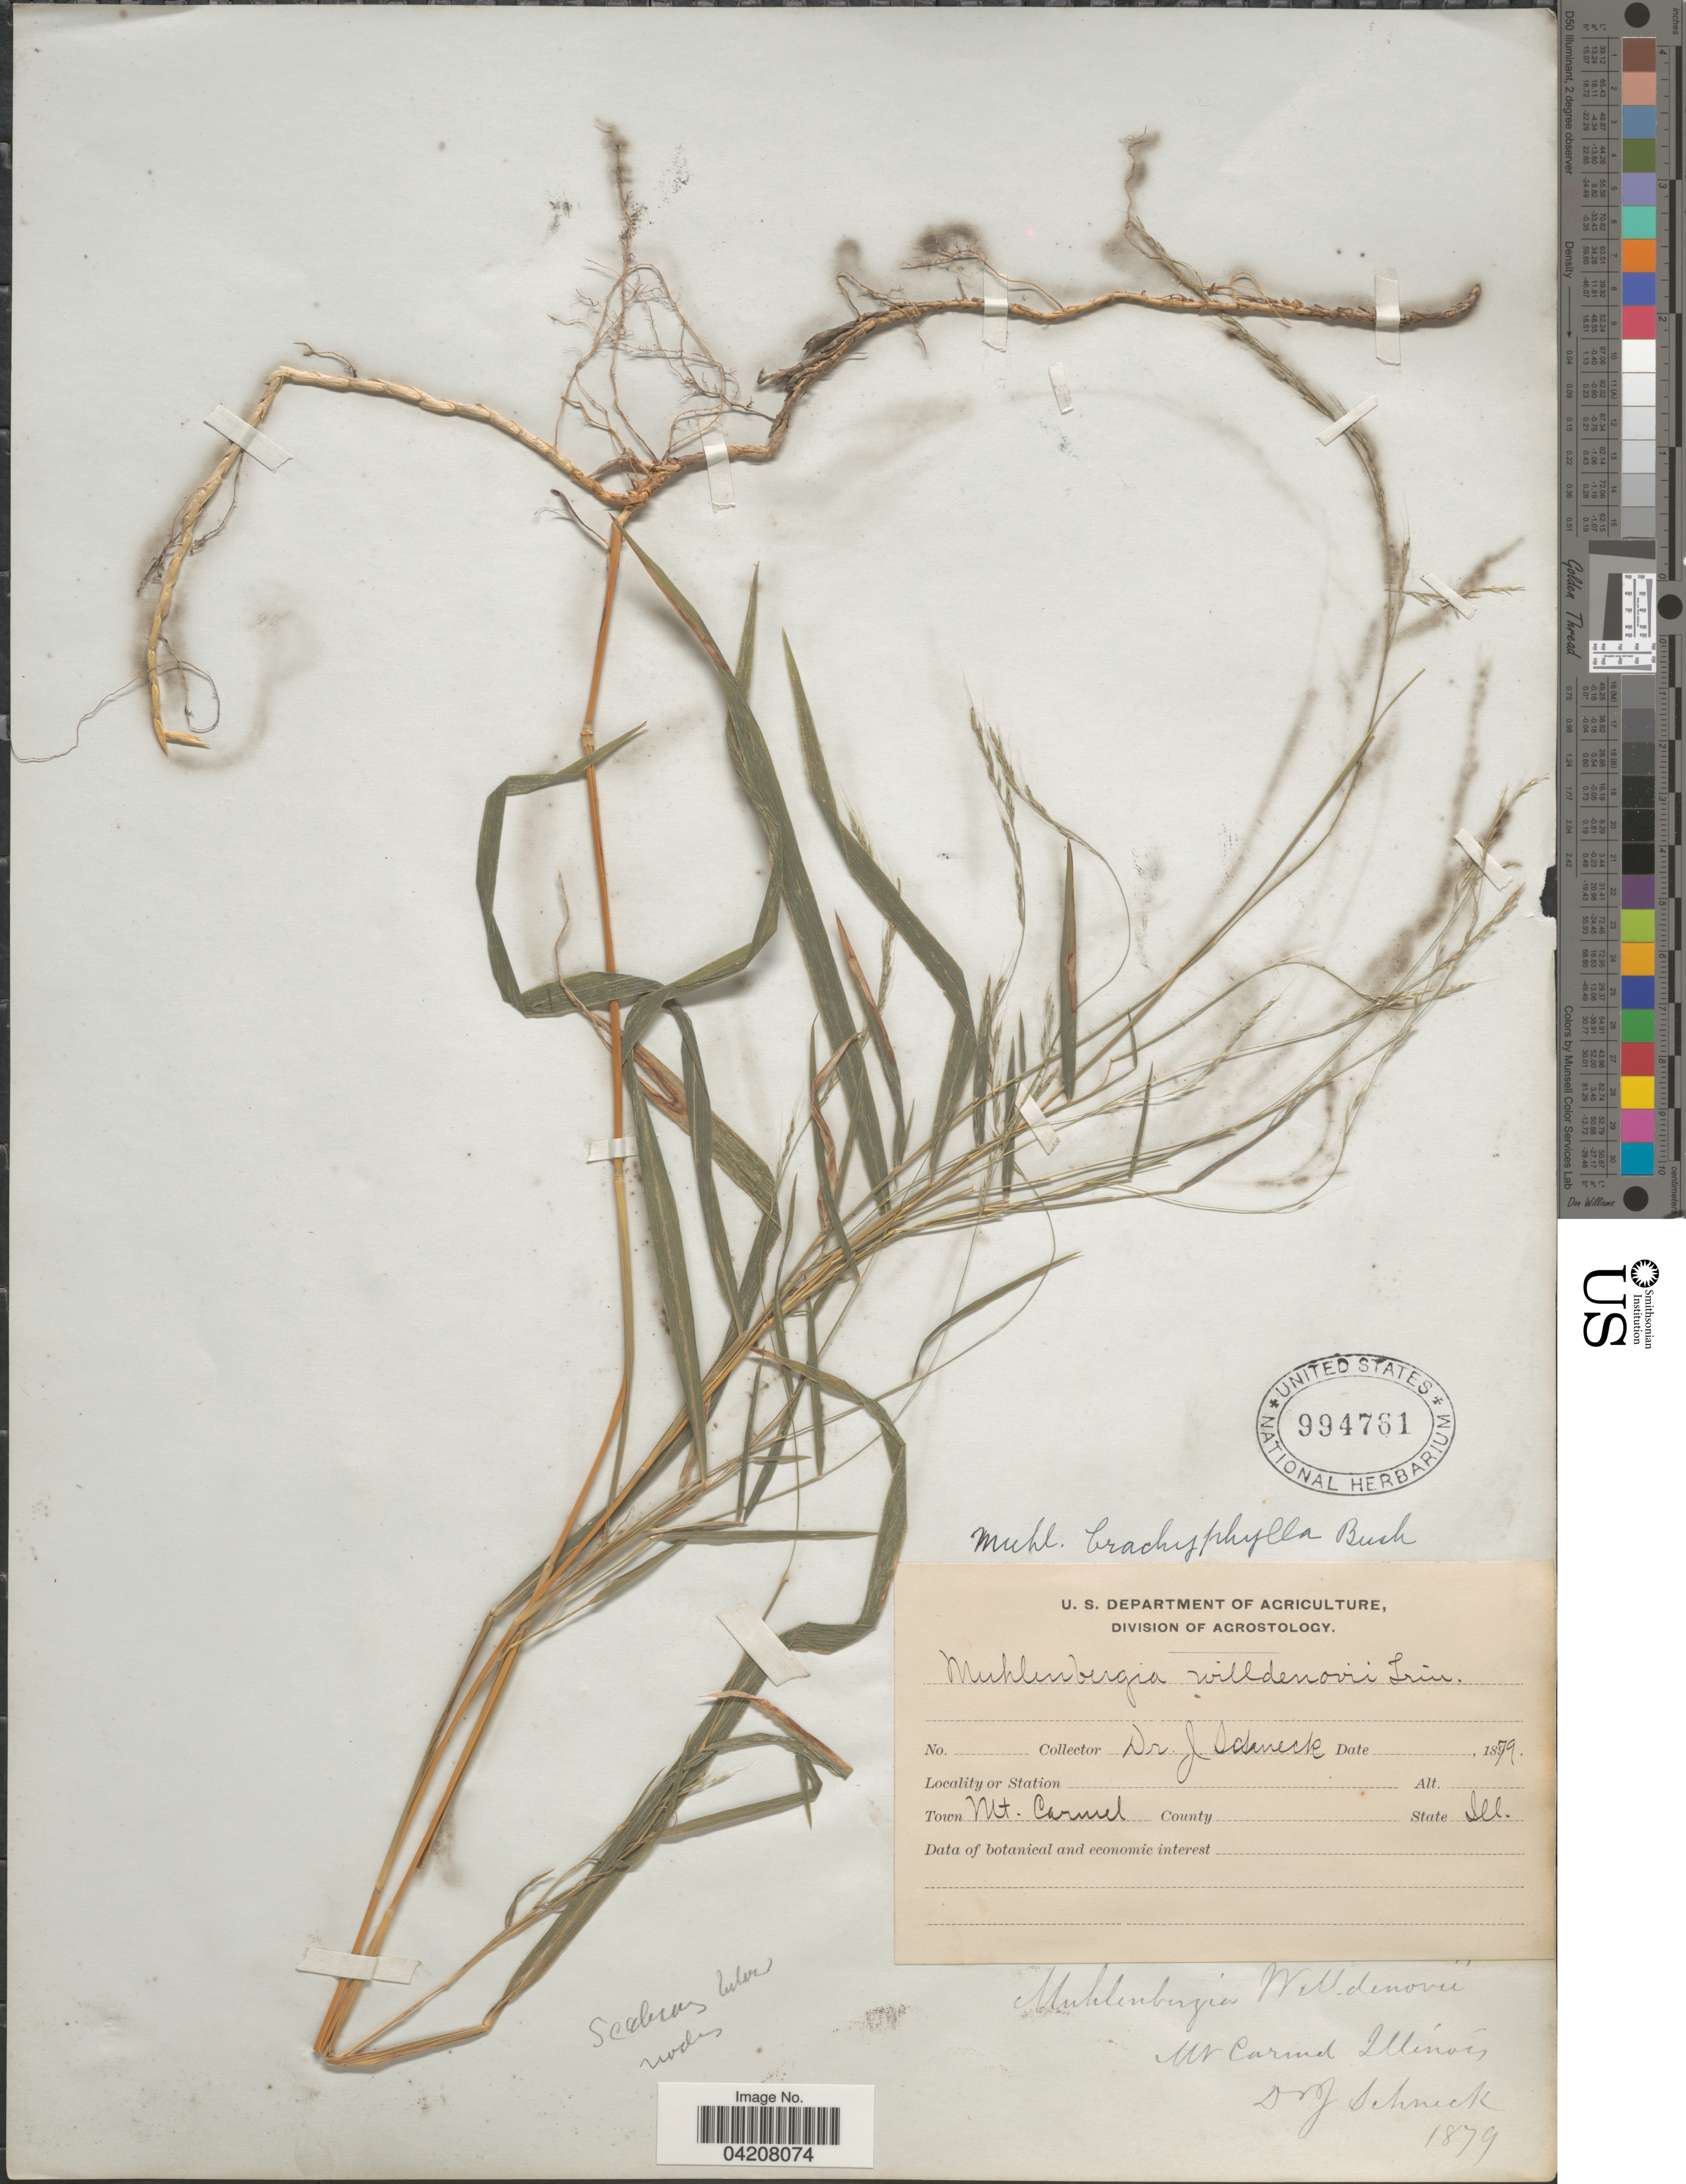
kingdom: Plantae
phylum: Tracheophyta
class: Liliopsida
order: Poales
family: Poaceae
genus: Muhlenbergia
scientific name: Muhlenbergia bushii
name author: R.W. Pohl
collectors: J. Schneck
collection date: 1879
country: United States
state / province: Illinois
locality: Town Mt. Carmel.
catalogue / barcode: US 994761